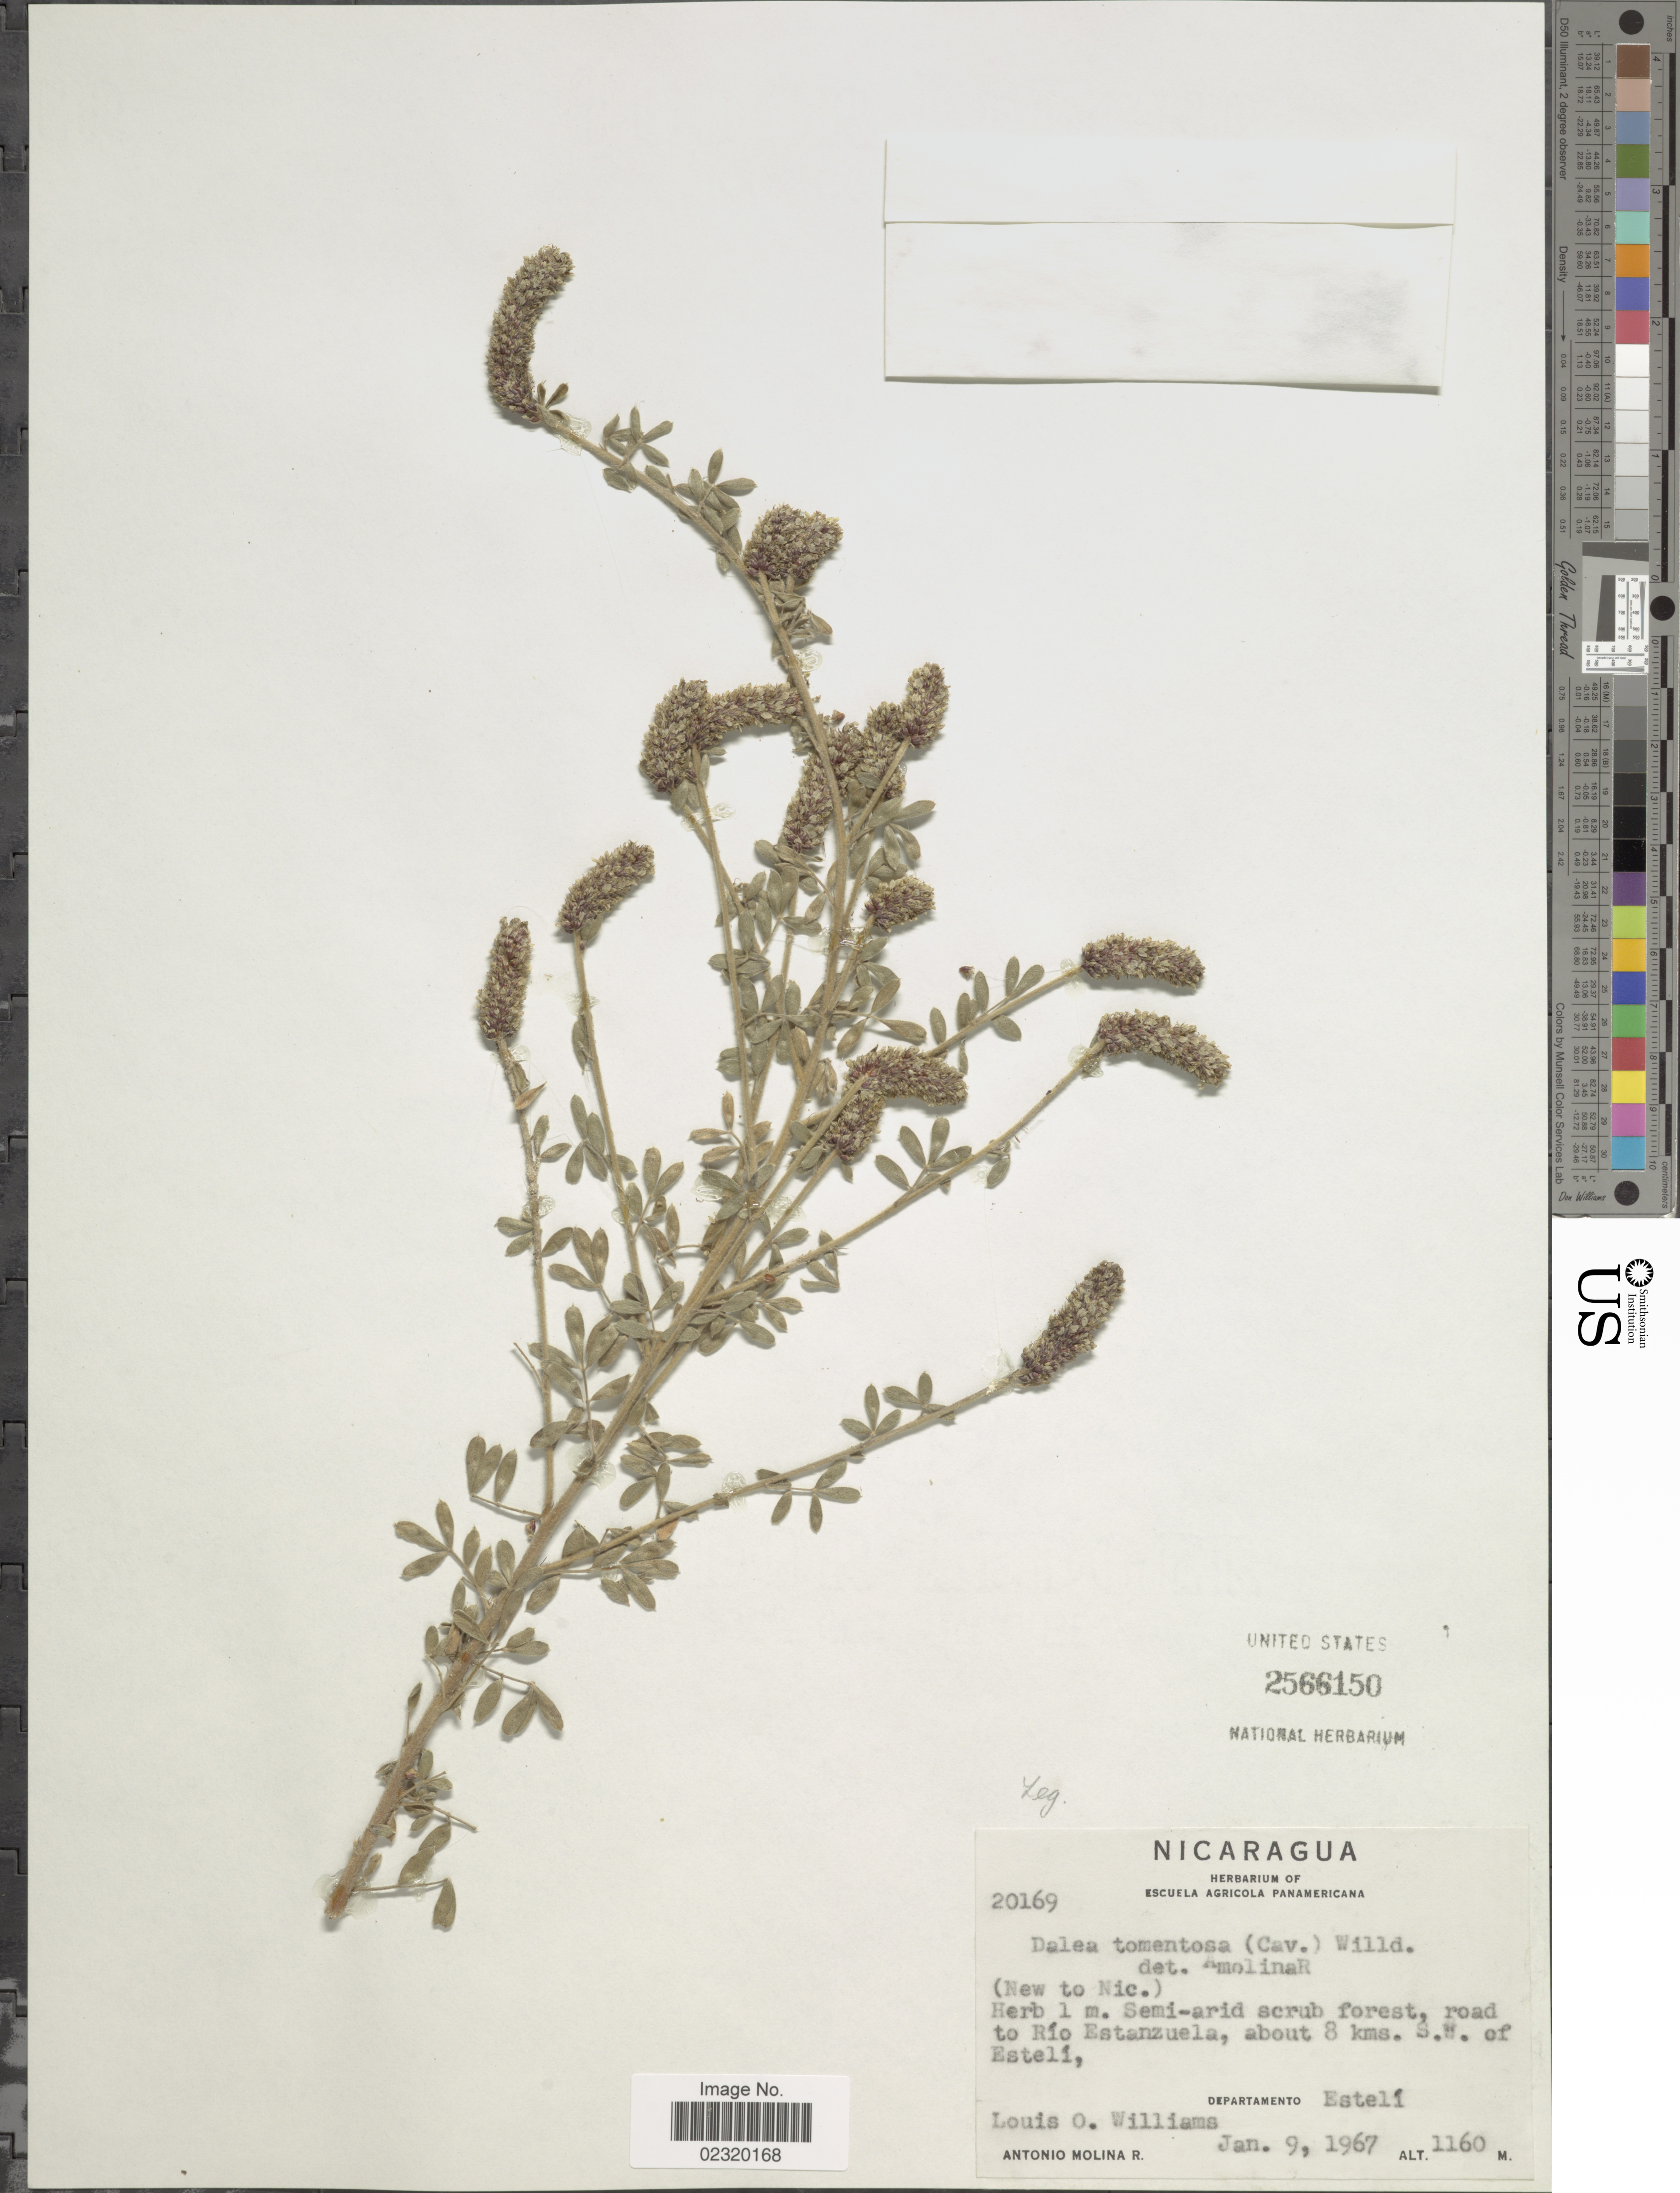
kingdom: Plantae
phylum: Tracheophyta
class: Magnoliopsida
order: Fabales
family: Fabaceae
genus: Dalea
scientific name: Dalea tomentosa var. psoraleoides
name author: (Moric.) Barneby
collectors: L. O. Williams & A. Molina R.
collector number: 20169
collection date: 1967-01-09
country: Nicaragua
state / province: Esteli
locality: Road to Río Estanzuela, about 8 kms. S. W. of Estelí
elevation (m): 1160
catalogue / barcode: US 2566150